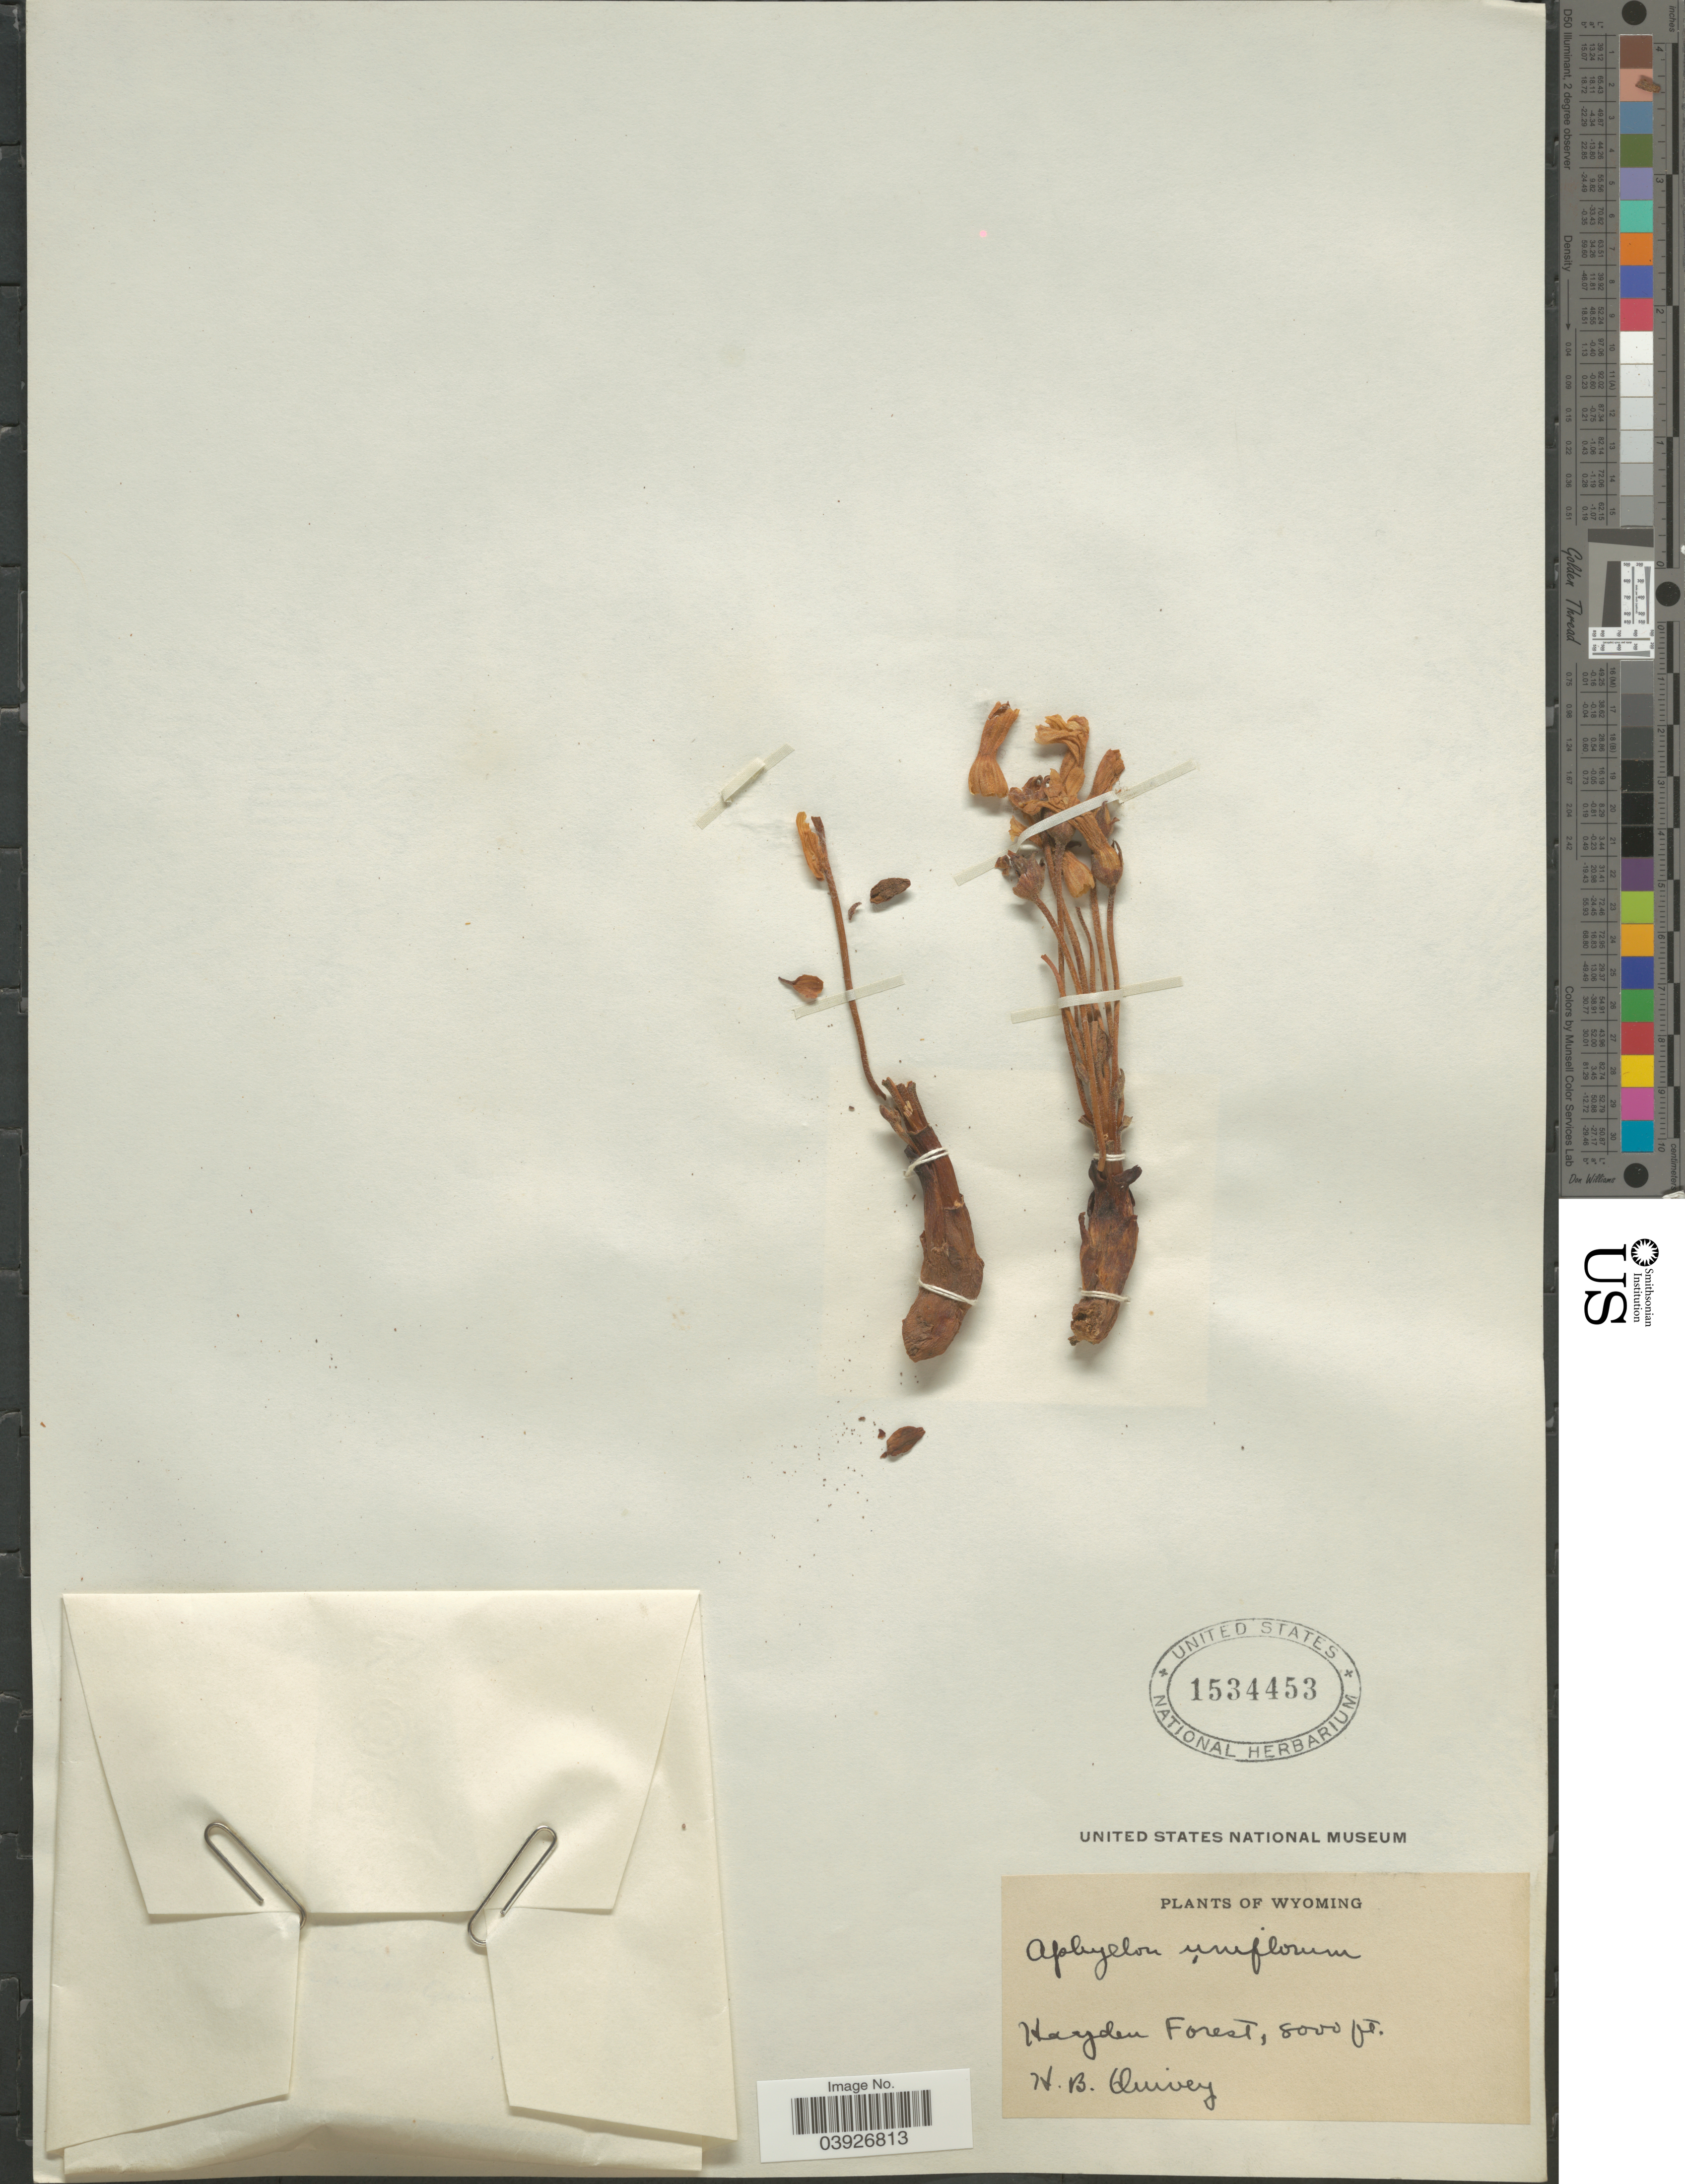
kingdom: Plantae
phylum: Tracheophyta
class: Magnoliopsida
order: Lamiales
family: Orobanchaceae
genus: Aphyllon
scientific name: Aphyllon uniflorum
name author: A. Gray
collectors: H. Quivey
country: United States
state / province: Wyoming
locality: Hayden Forest.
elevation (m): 2438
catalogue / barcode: US 1534453